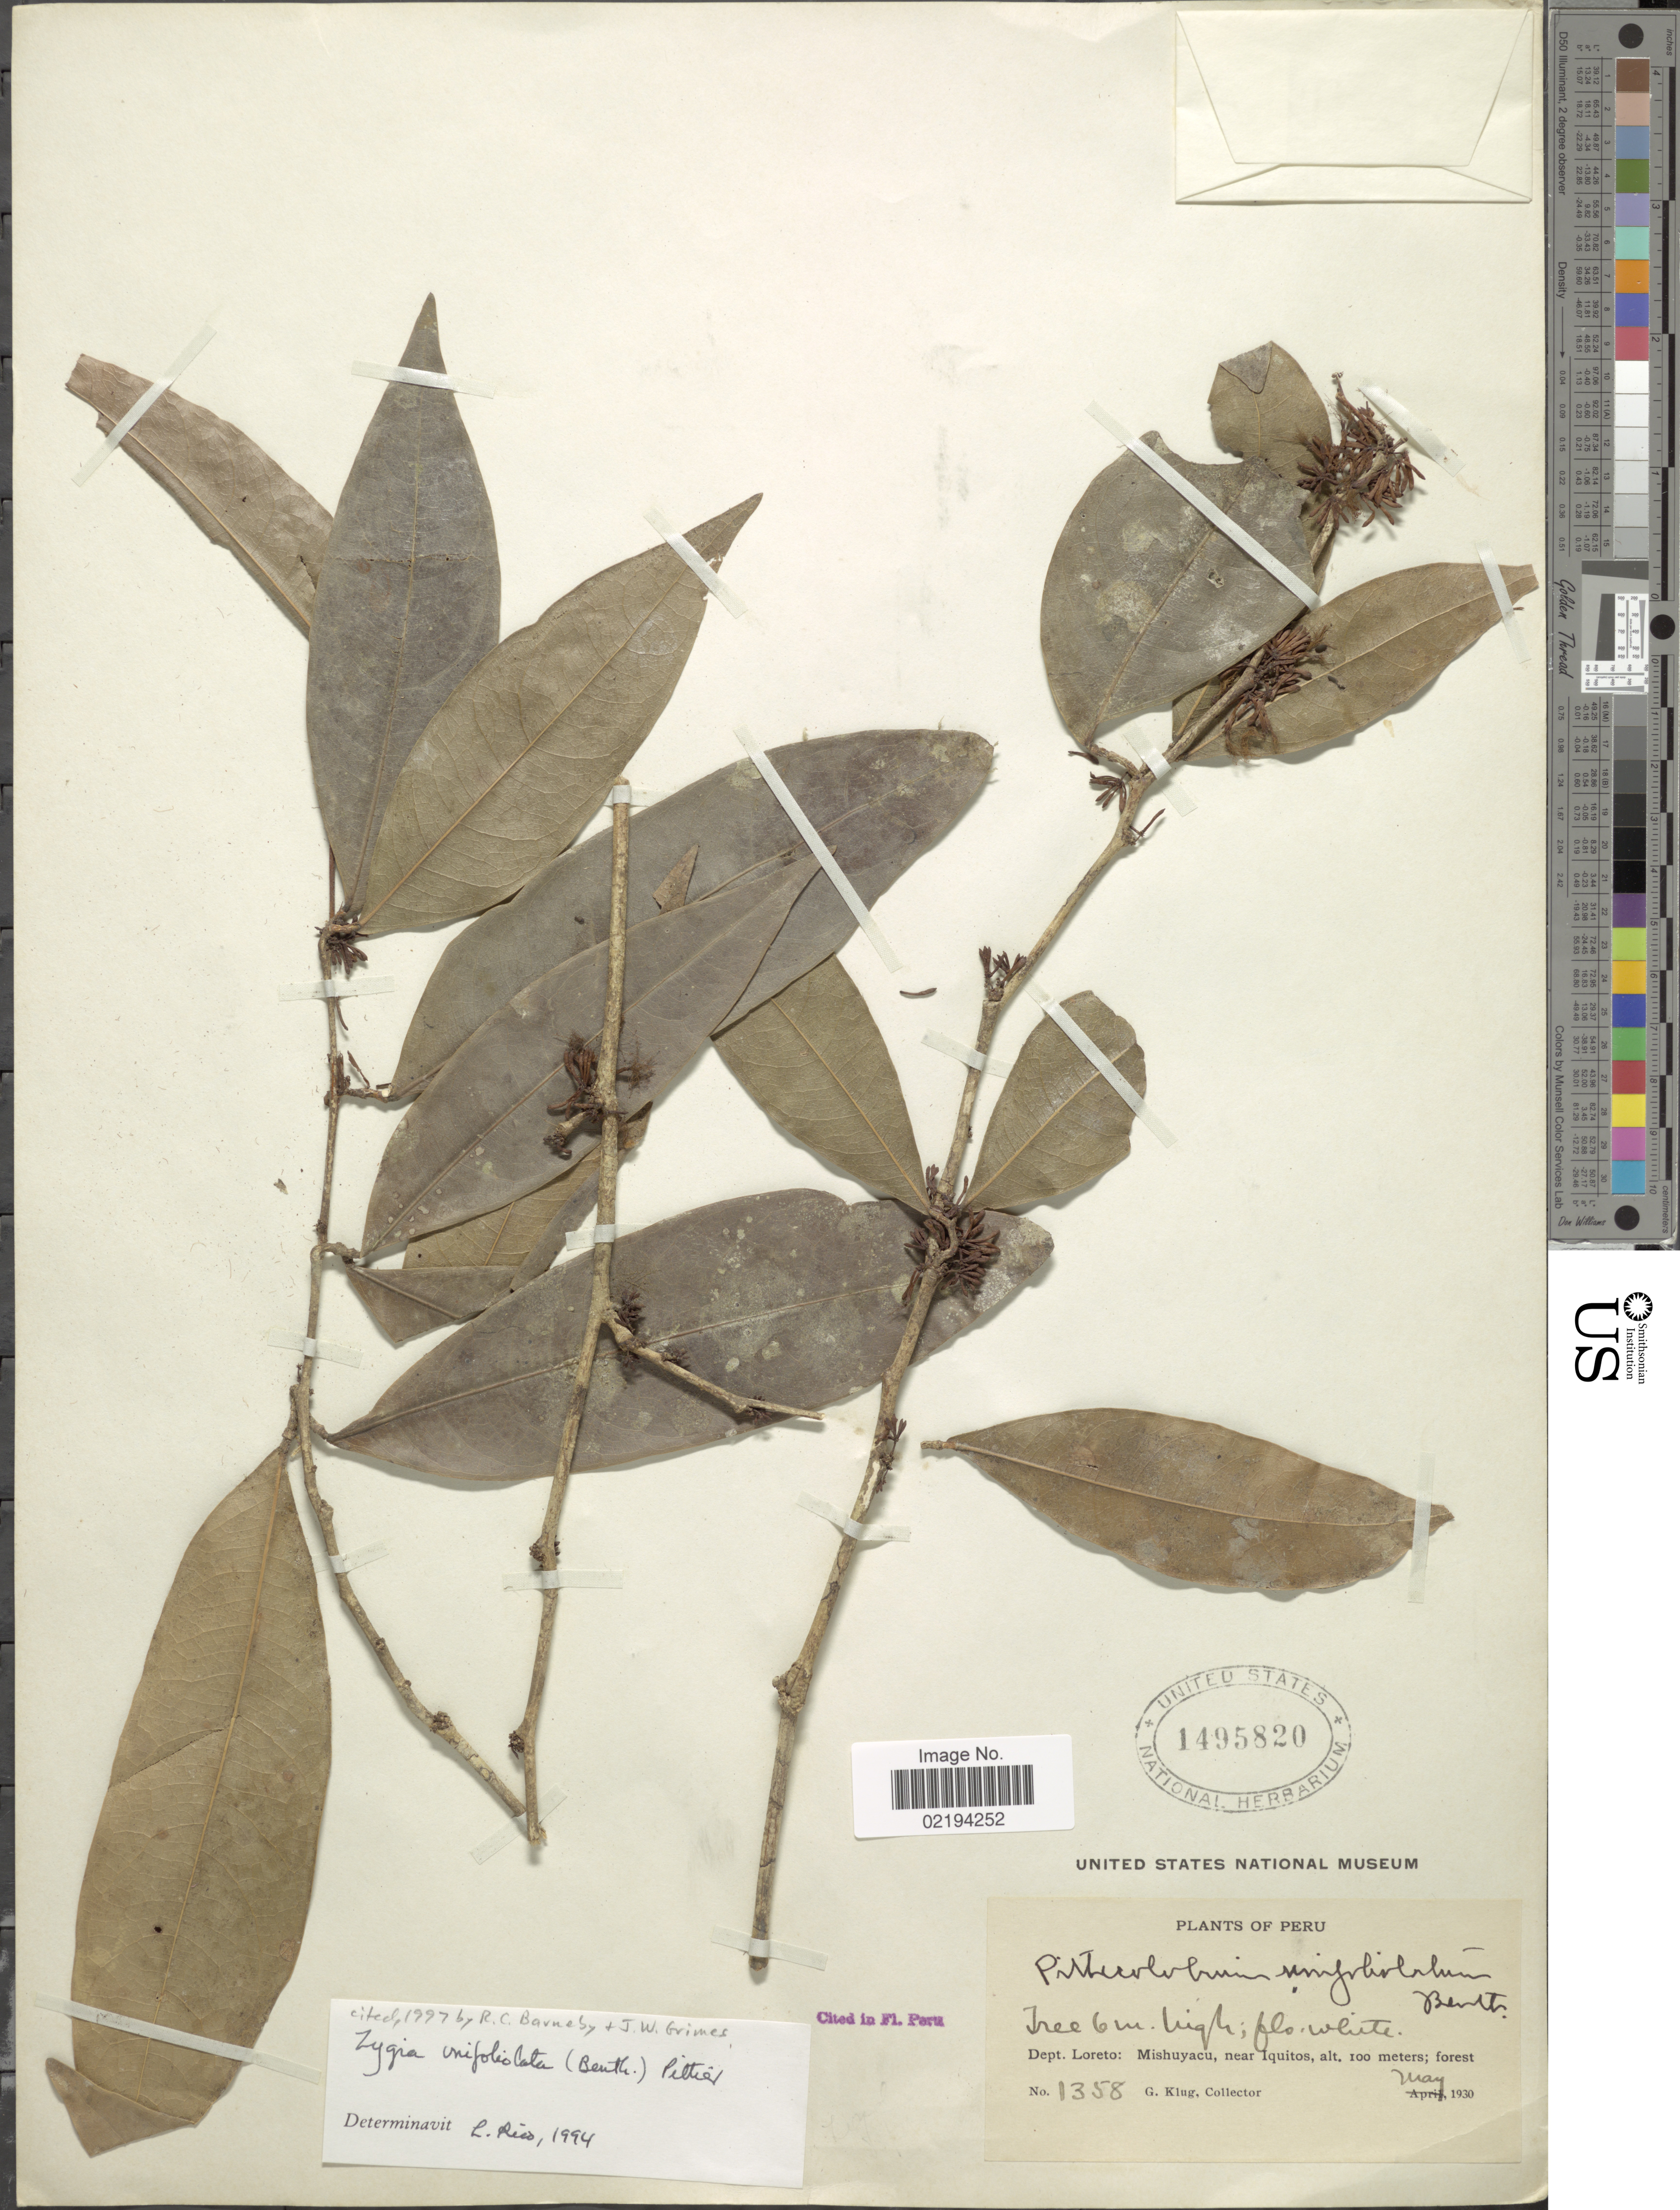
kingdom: Plantae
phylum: Tracheophyta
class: Magnoliopsida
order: Fabales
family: Fabaceae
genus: Zygia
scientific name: Zygia unifoliolata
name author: (Benth.) Pittier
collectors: G. Klug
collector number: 1358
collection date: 1930-05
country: Peru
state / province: Loreto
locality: Mishuyacu, near Iquitos.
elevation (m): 100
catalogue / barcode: US 1495820